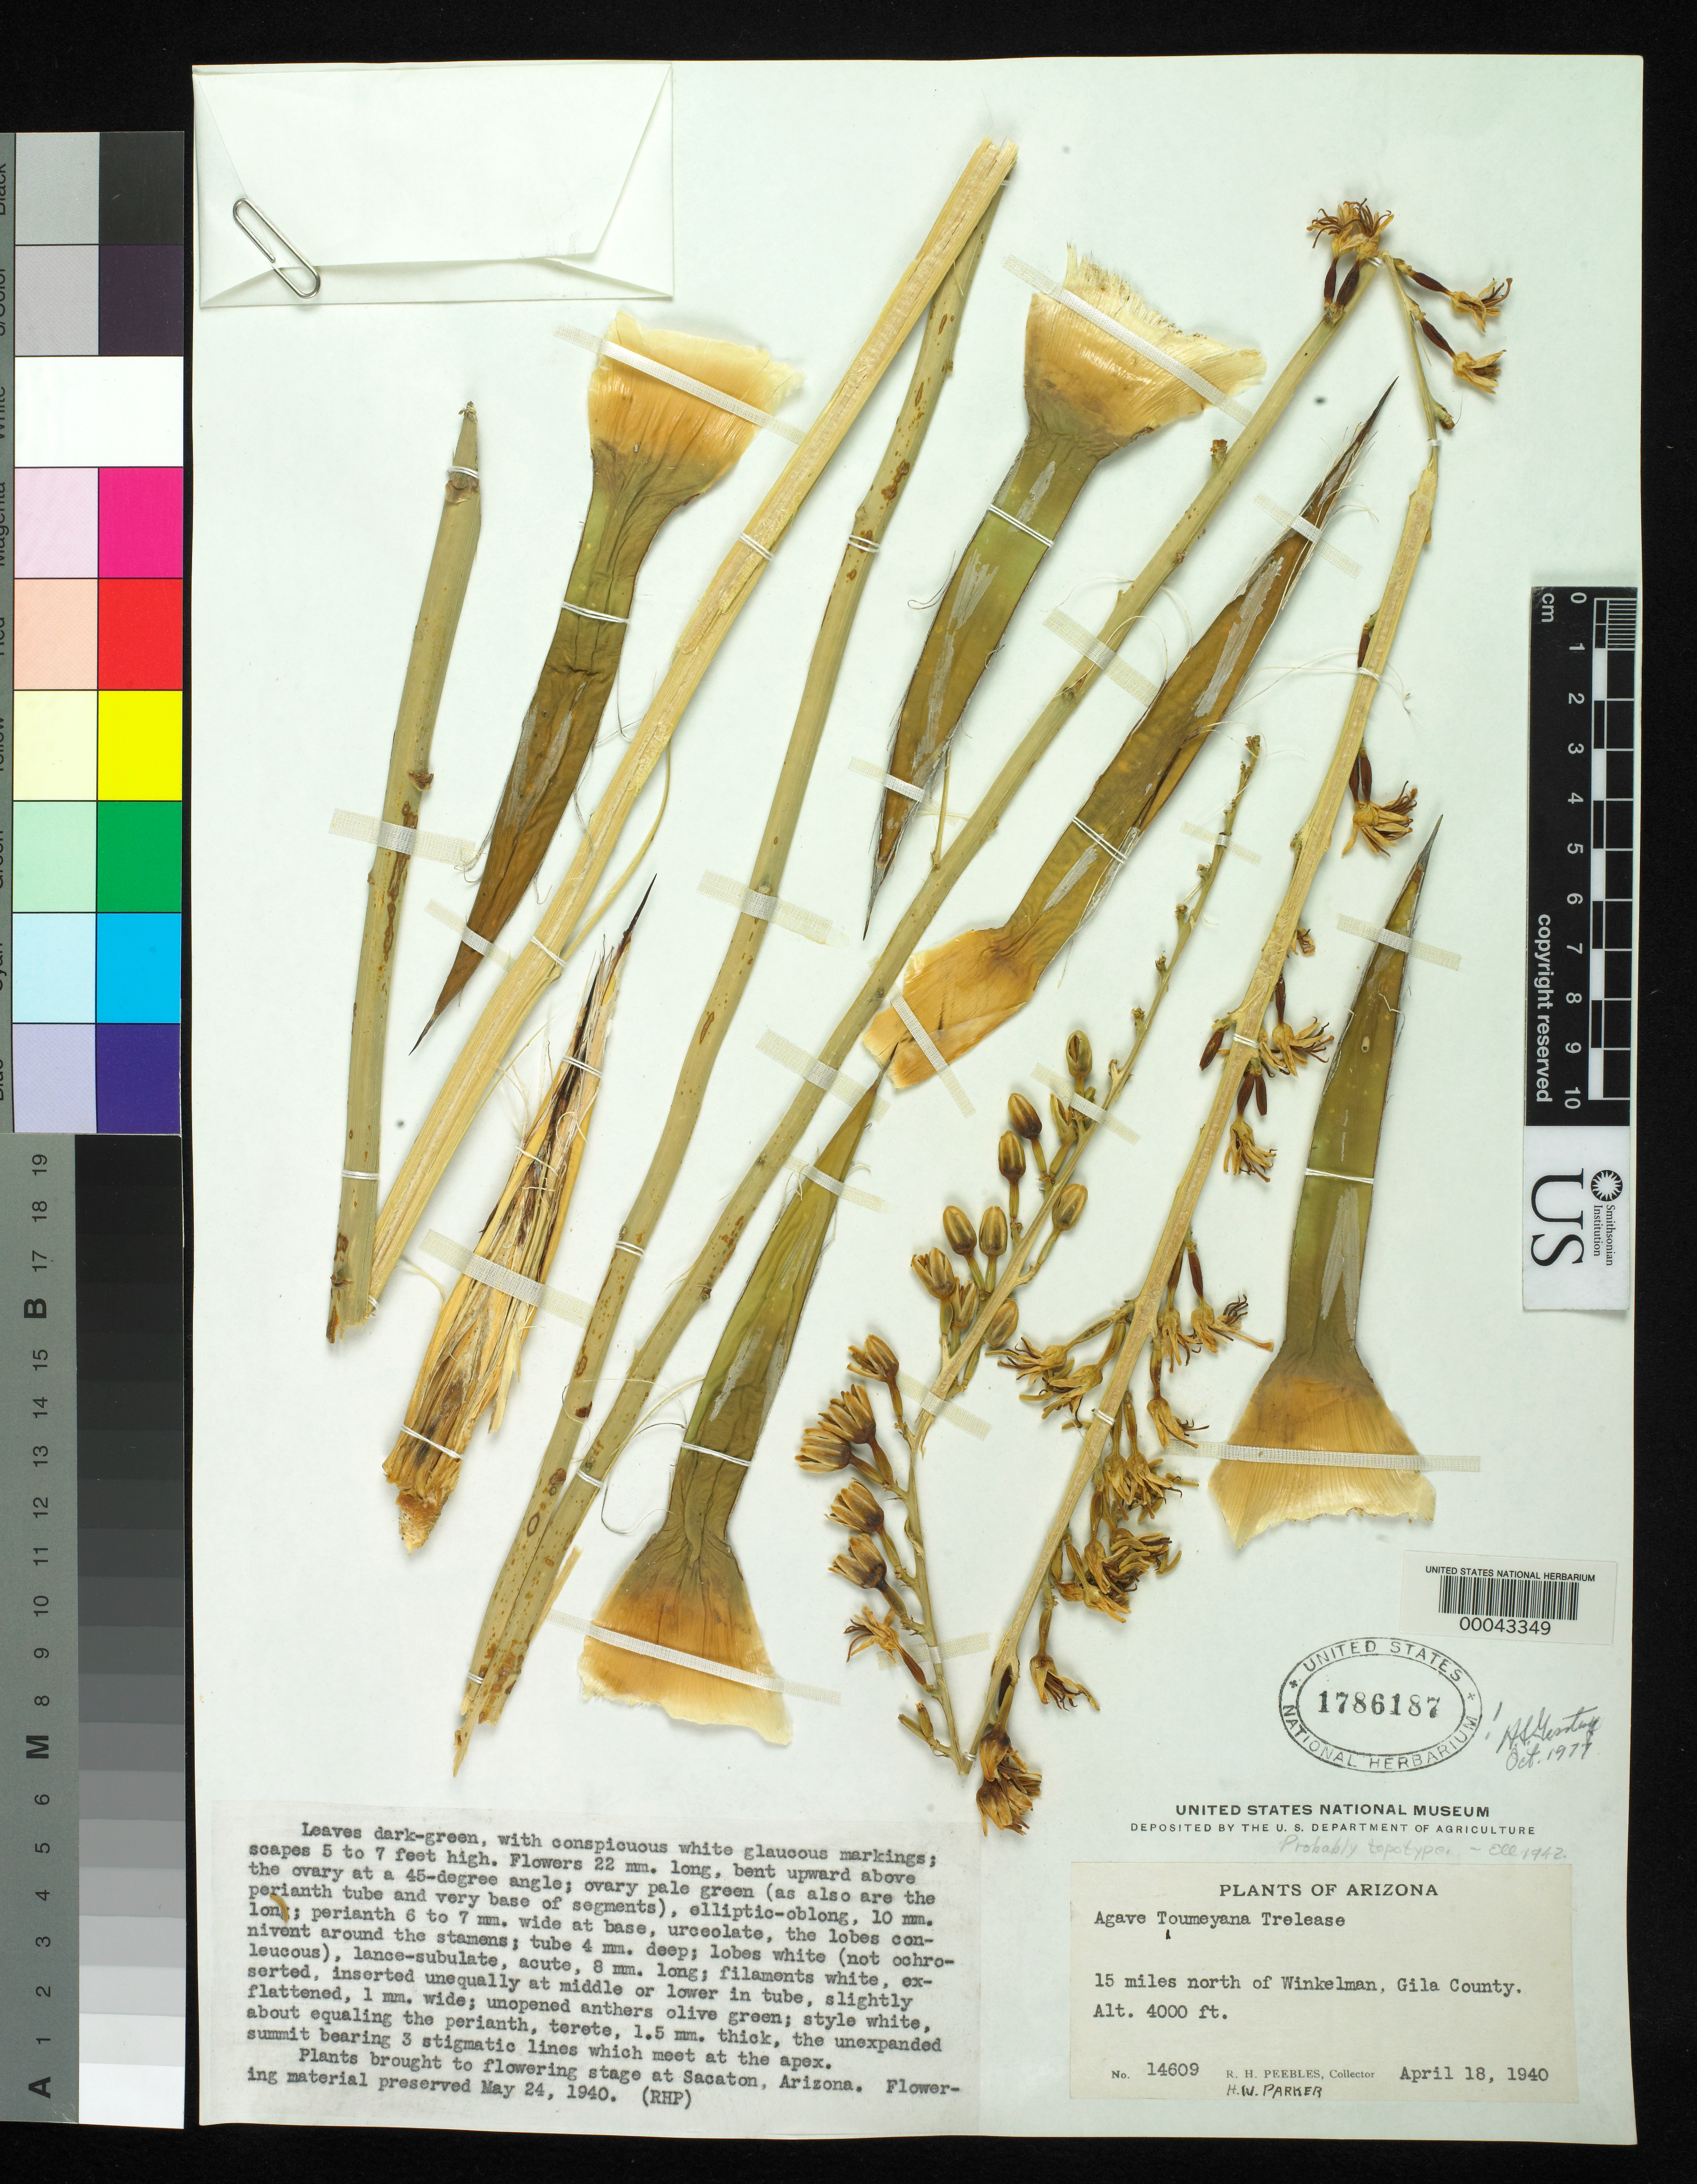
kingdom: Plantae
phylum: Tracheophyta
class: Liliopsida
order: Asparagales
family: Asparagaceae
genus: Agave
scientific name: Agave toumeyana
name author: Trel.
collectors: R. H. Peebles & H. W. Parker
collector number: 14609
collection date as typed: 18 Apr 1940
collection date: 1940-04-18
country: United States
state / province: Arizona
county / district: Gila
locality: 15 mi n of winkelman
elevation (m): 1219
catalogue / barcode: US 1786187